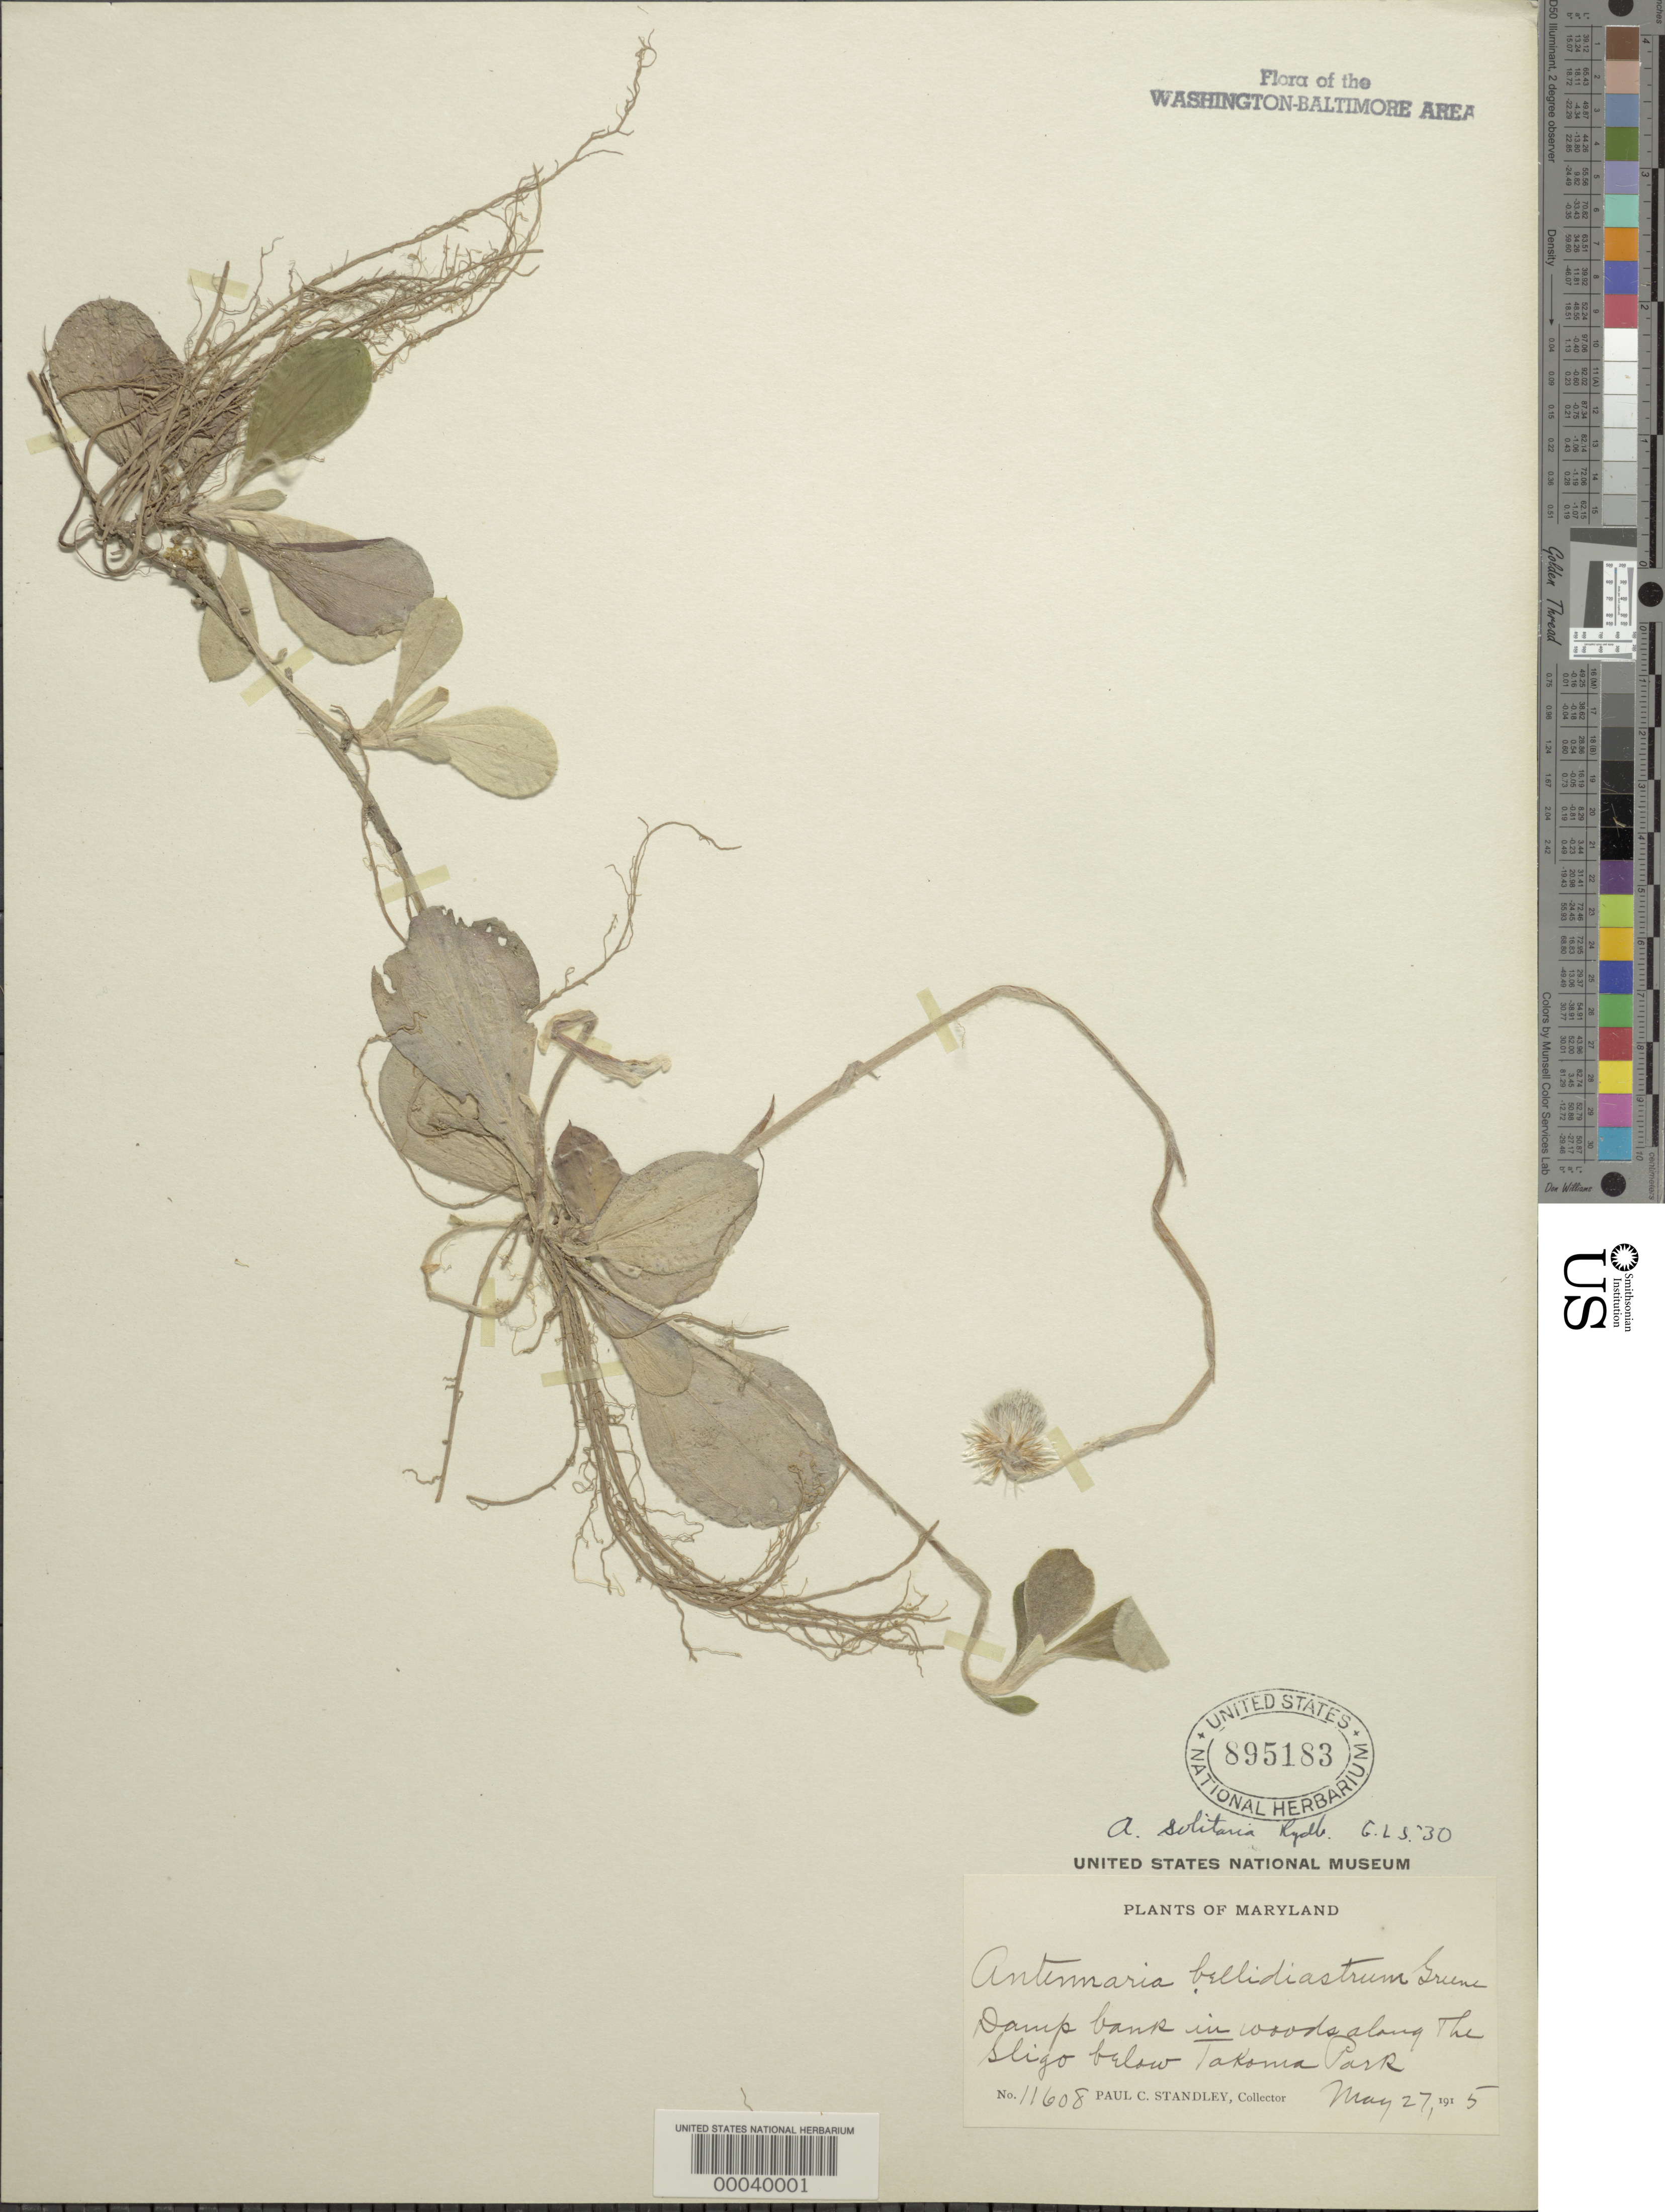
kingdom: Plantae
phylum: Tracheophyta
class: Magnoliopsida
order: Asterales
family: Asteraceae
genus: Antennaria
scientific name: Antennaria solitaria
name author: Rydb.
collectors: P. C. Standley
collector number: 11608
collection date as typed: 27 May 1915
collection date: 1915-05-27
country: United States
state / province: Maryland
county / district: Montgomery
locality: Sligo below Takoma Park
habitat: Damp bank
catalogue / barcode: US 895183